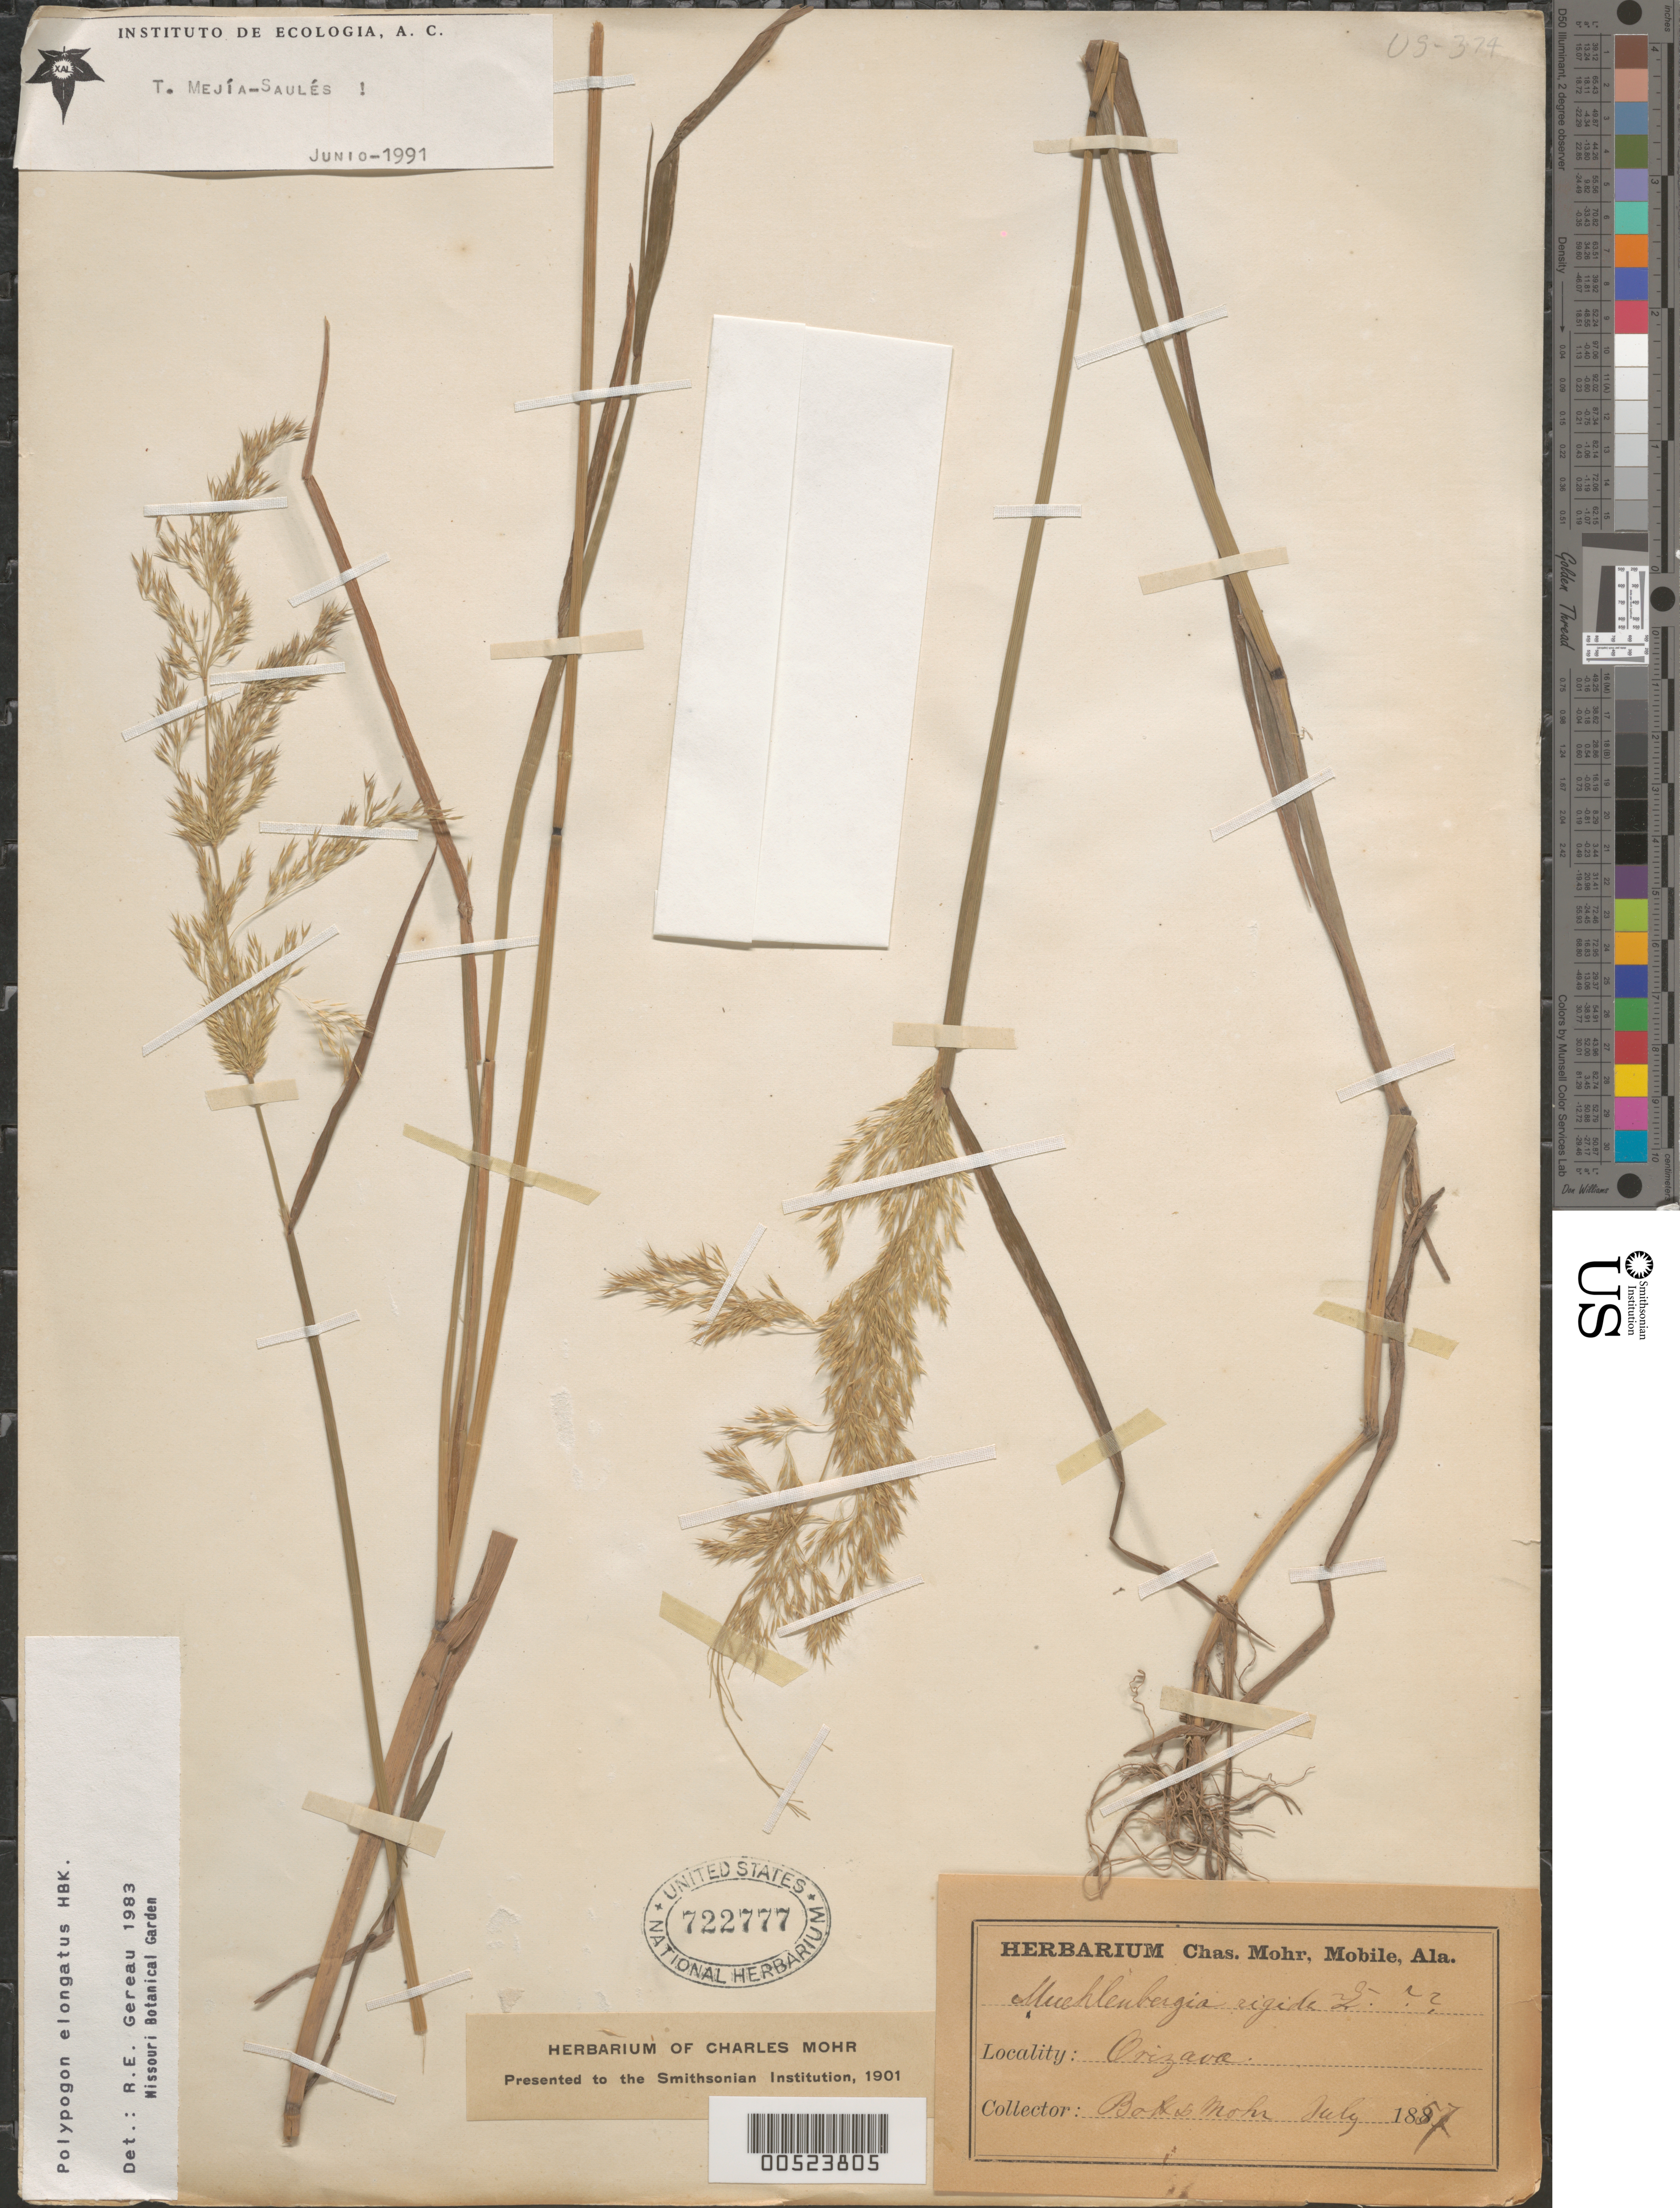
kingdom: Plantae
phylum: Tracheophyta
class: Liliopsida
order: Poales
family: Poaceae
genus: Chaetotropis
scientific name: Chaetotropis elongata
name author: (Kunth) Björkman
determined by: Poaceae Reorganization Project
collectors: -. Botteri & C. T. Mohr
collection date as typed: Jul 1857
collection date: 1857-07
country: Mexico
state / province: Veracruz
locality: Orizaba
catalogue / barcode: US 722777